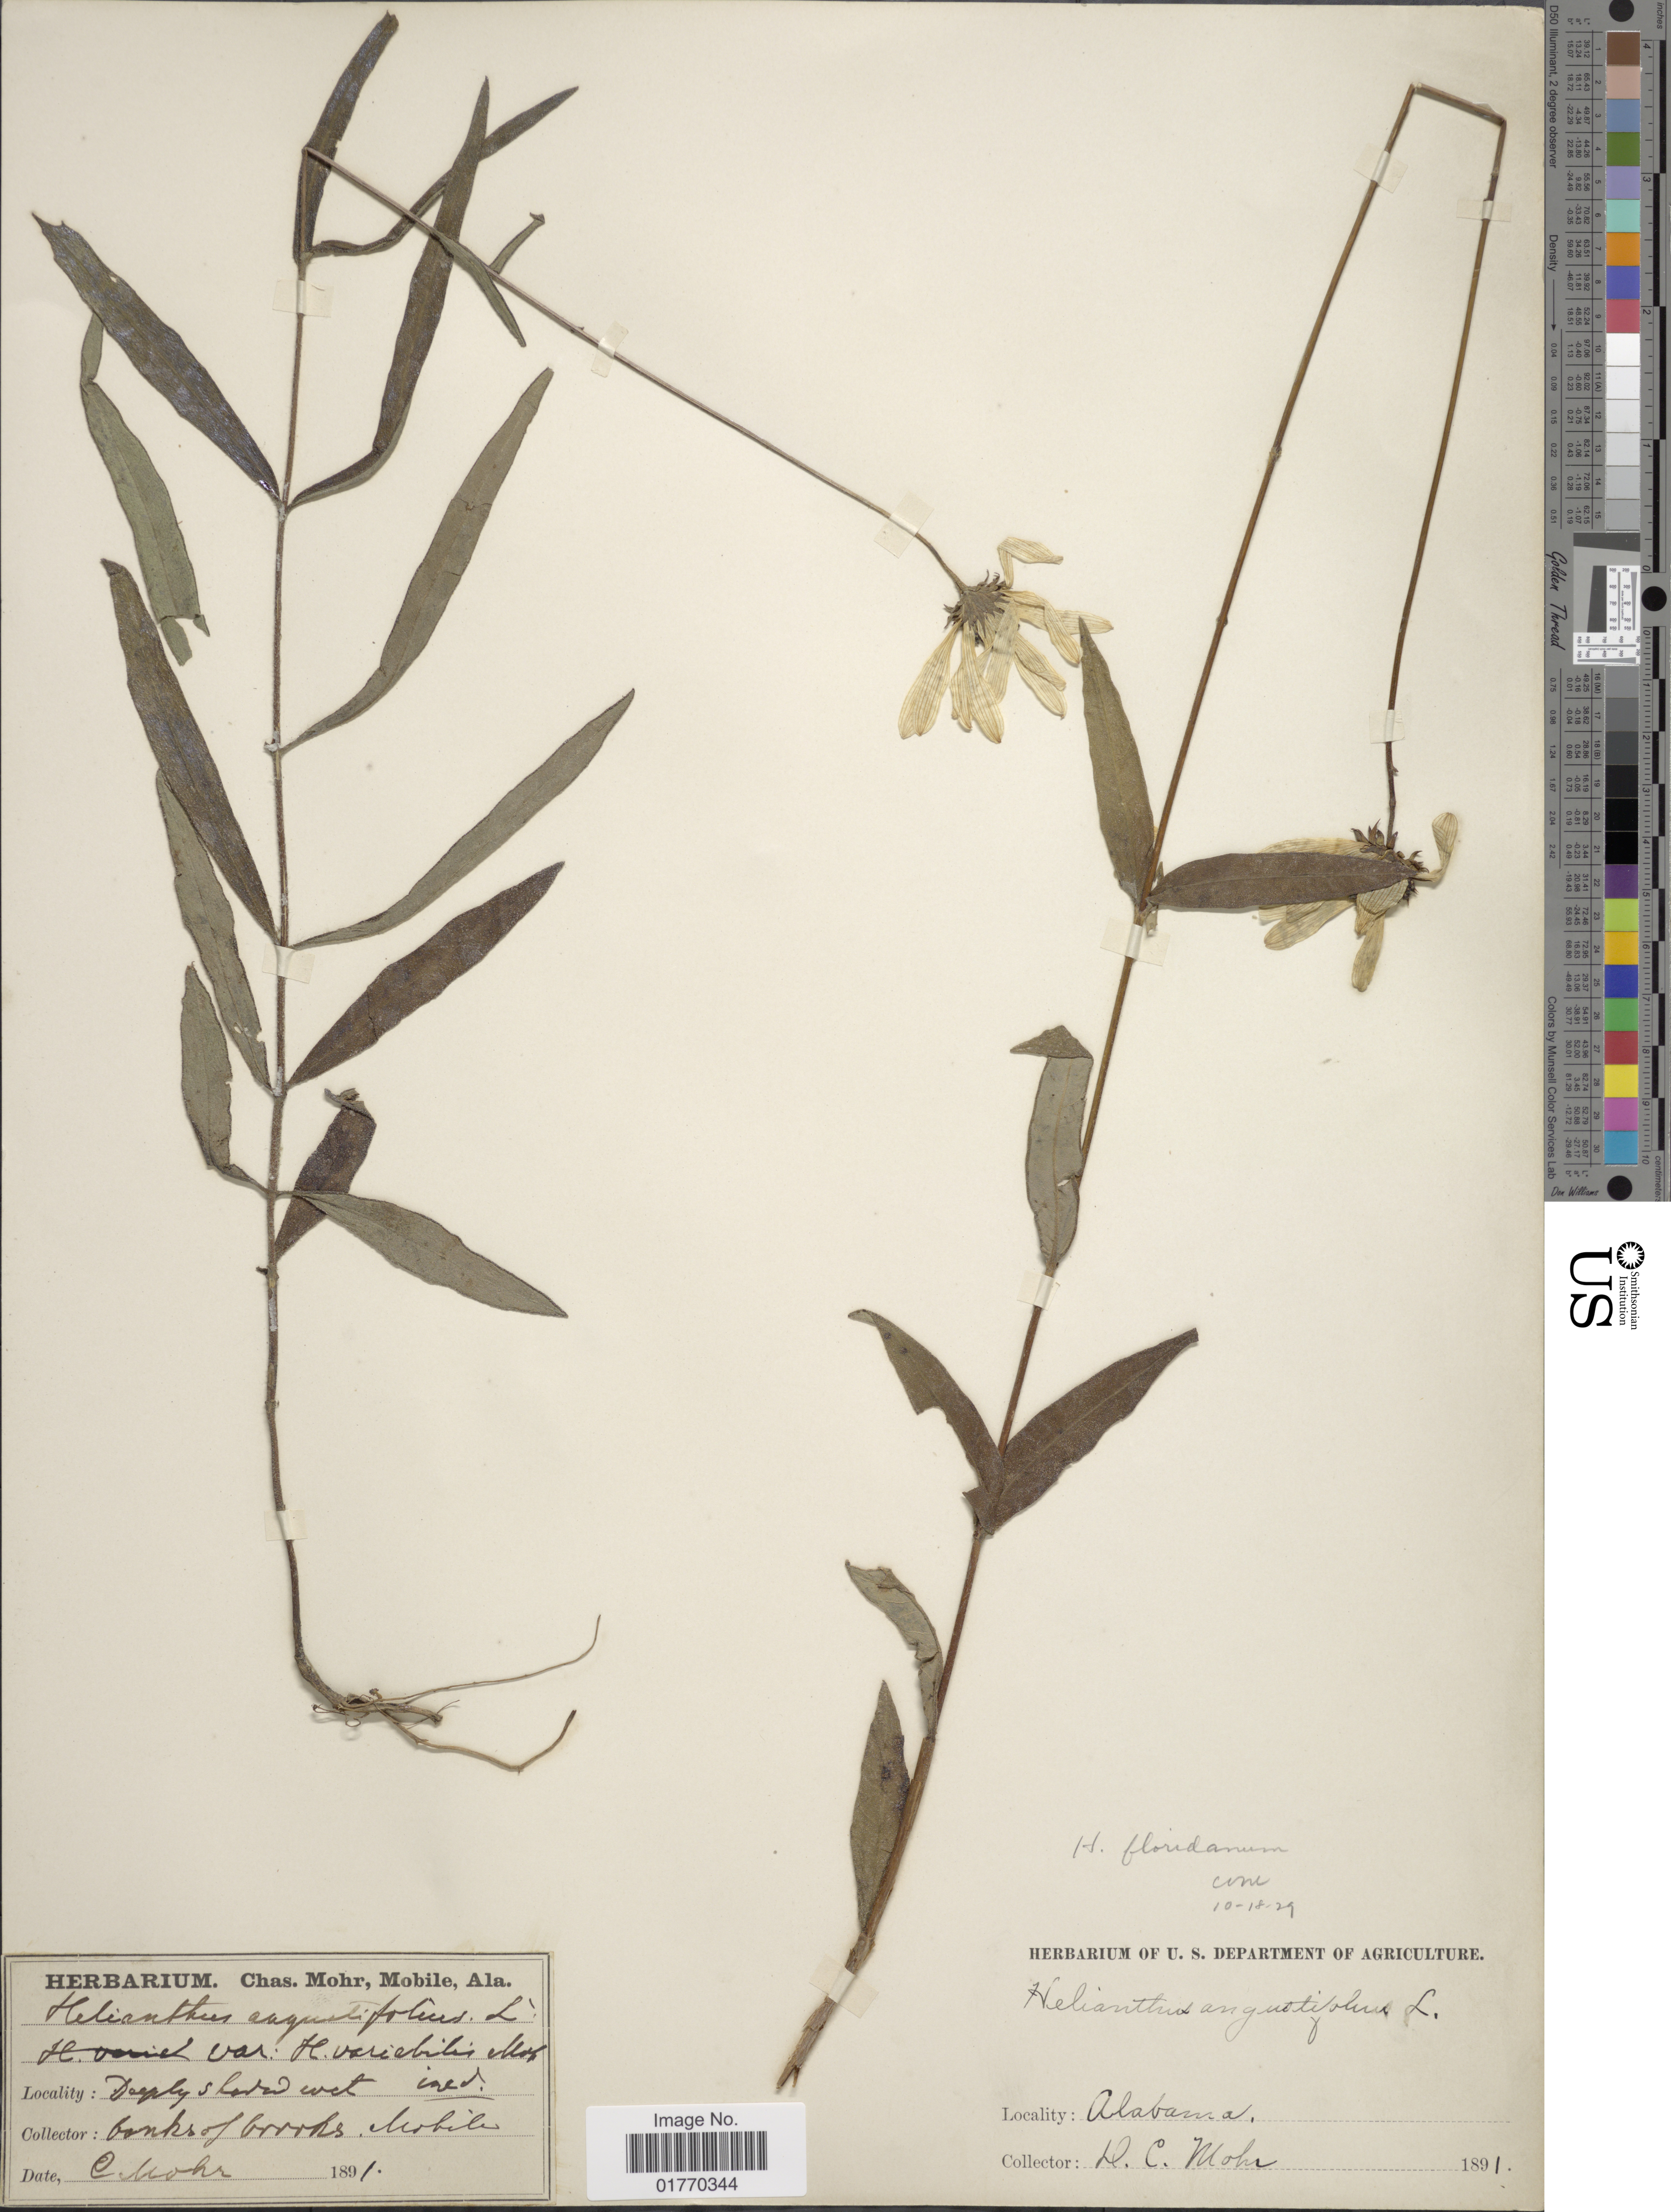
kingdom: Plantae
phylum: Tracheophyta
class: Magnoliopsida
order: Asterales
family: Asteraceae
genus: Helianthus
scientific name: Helianthus floridanus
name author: A. Gray ex Chapm.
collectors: Mohr, C. T. (herbarium)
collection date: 1891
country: United States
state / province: Alabama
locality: Banks of brooks, Mobile